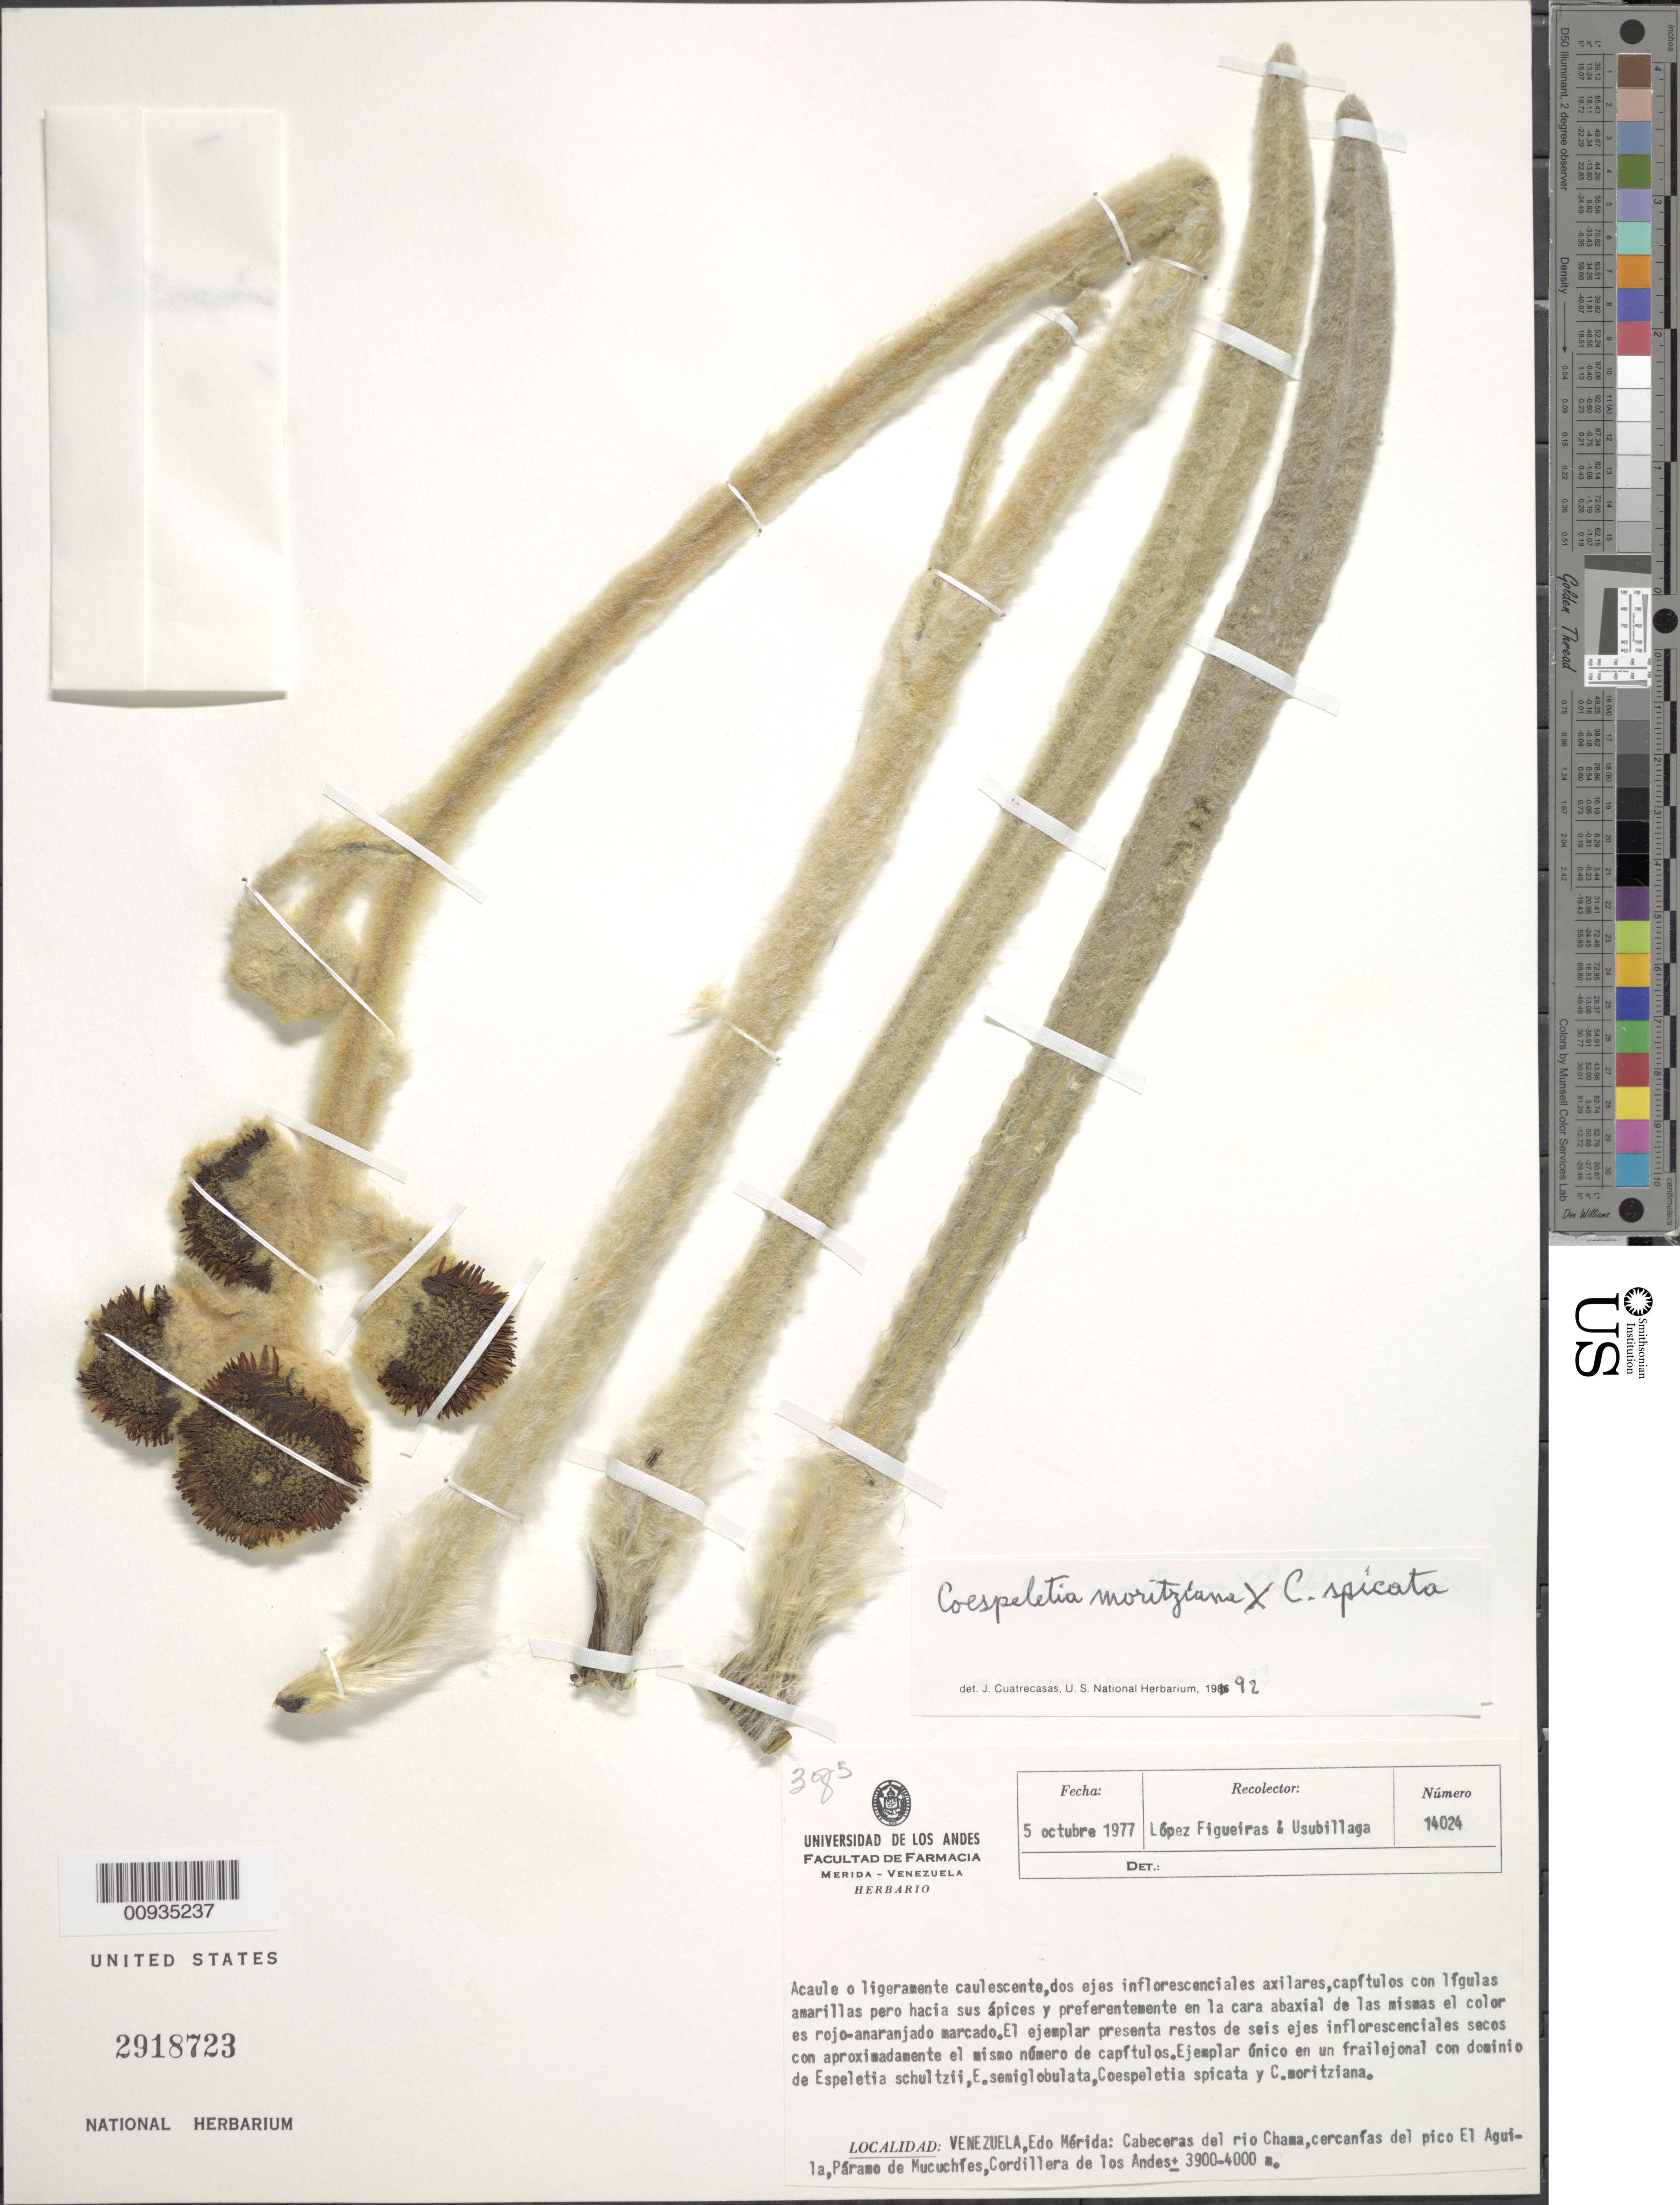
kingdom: Plantae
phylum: Tracheophyta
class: Magnoliopsida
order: Asterales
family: Asteraceae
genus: Coespeletia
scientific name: Coespeletia spicata x C. moritziana (Sch. Bip. ex Wedd.) Cuatrec.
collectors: M. López Figueiras & -- Usubillaga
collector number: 14024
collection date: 1977-10-05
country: Venezuela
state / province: Mérida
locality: Cabeceras del rio Chama, cercanias del pico El Aguila, Paramo de Mucuchies, Cordillera de los Andes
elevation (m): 3900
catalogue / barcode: US 2918723